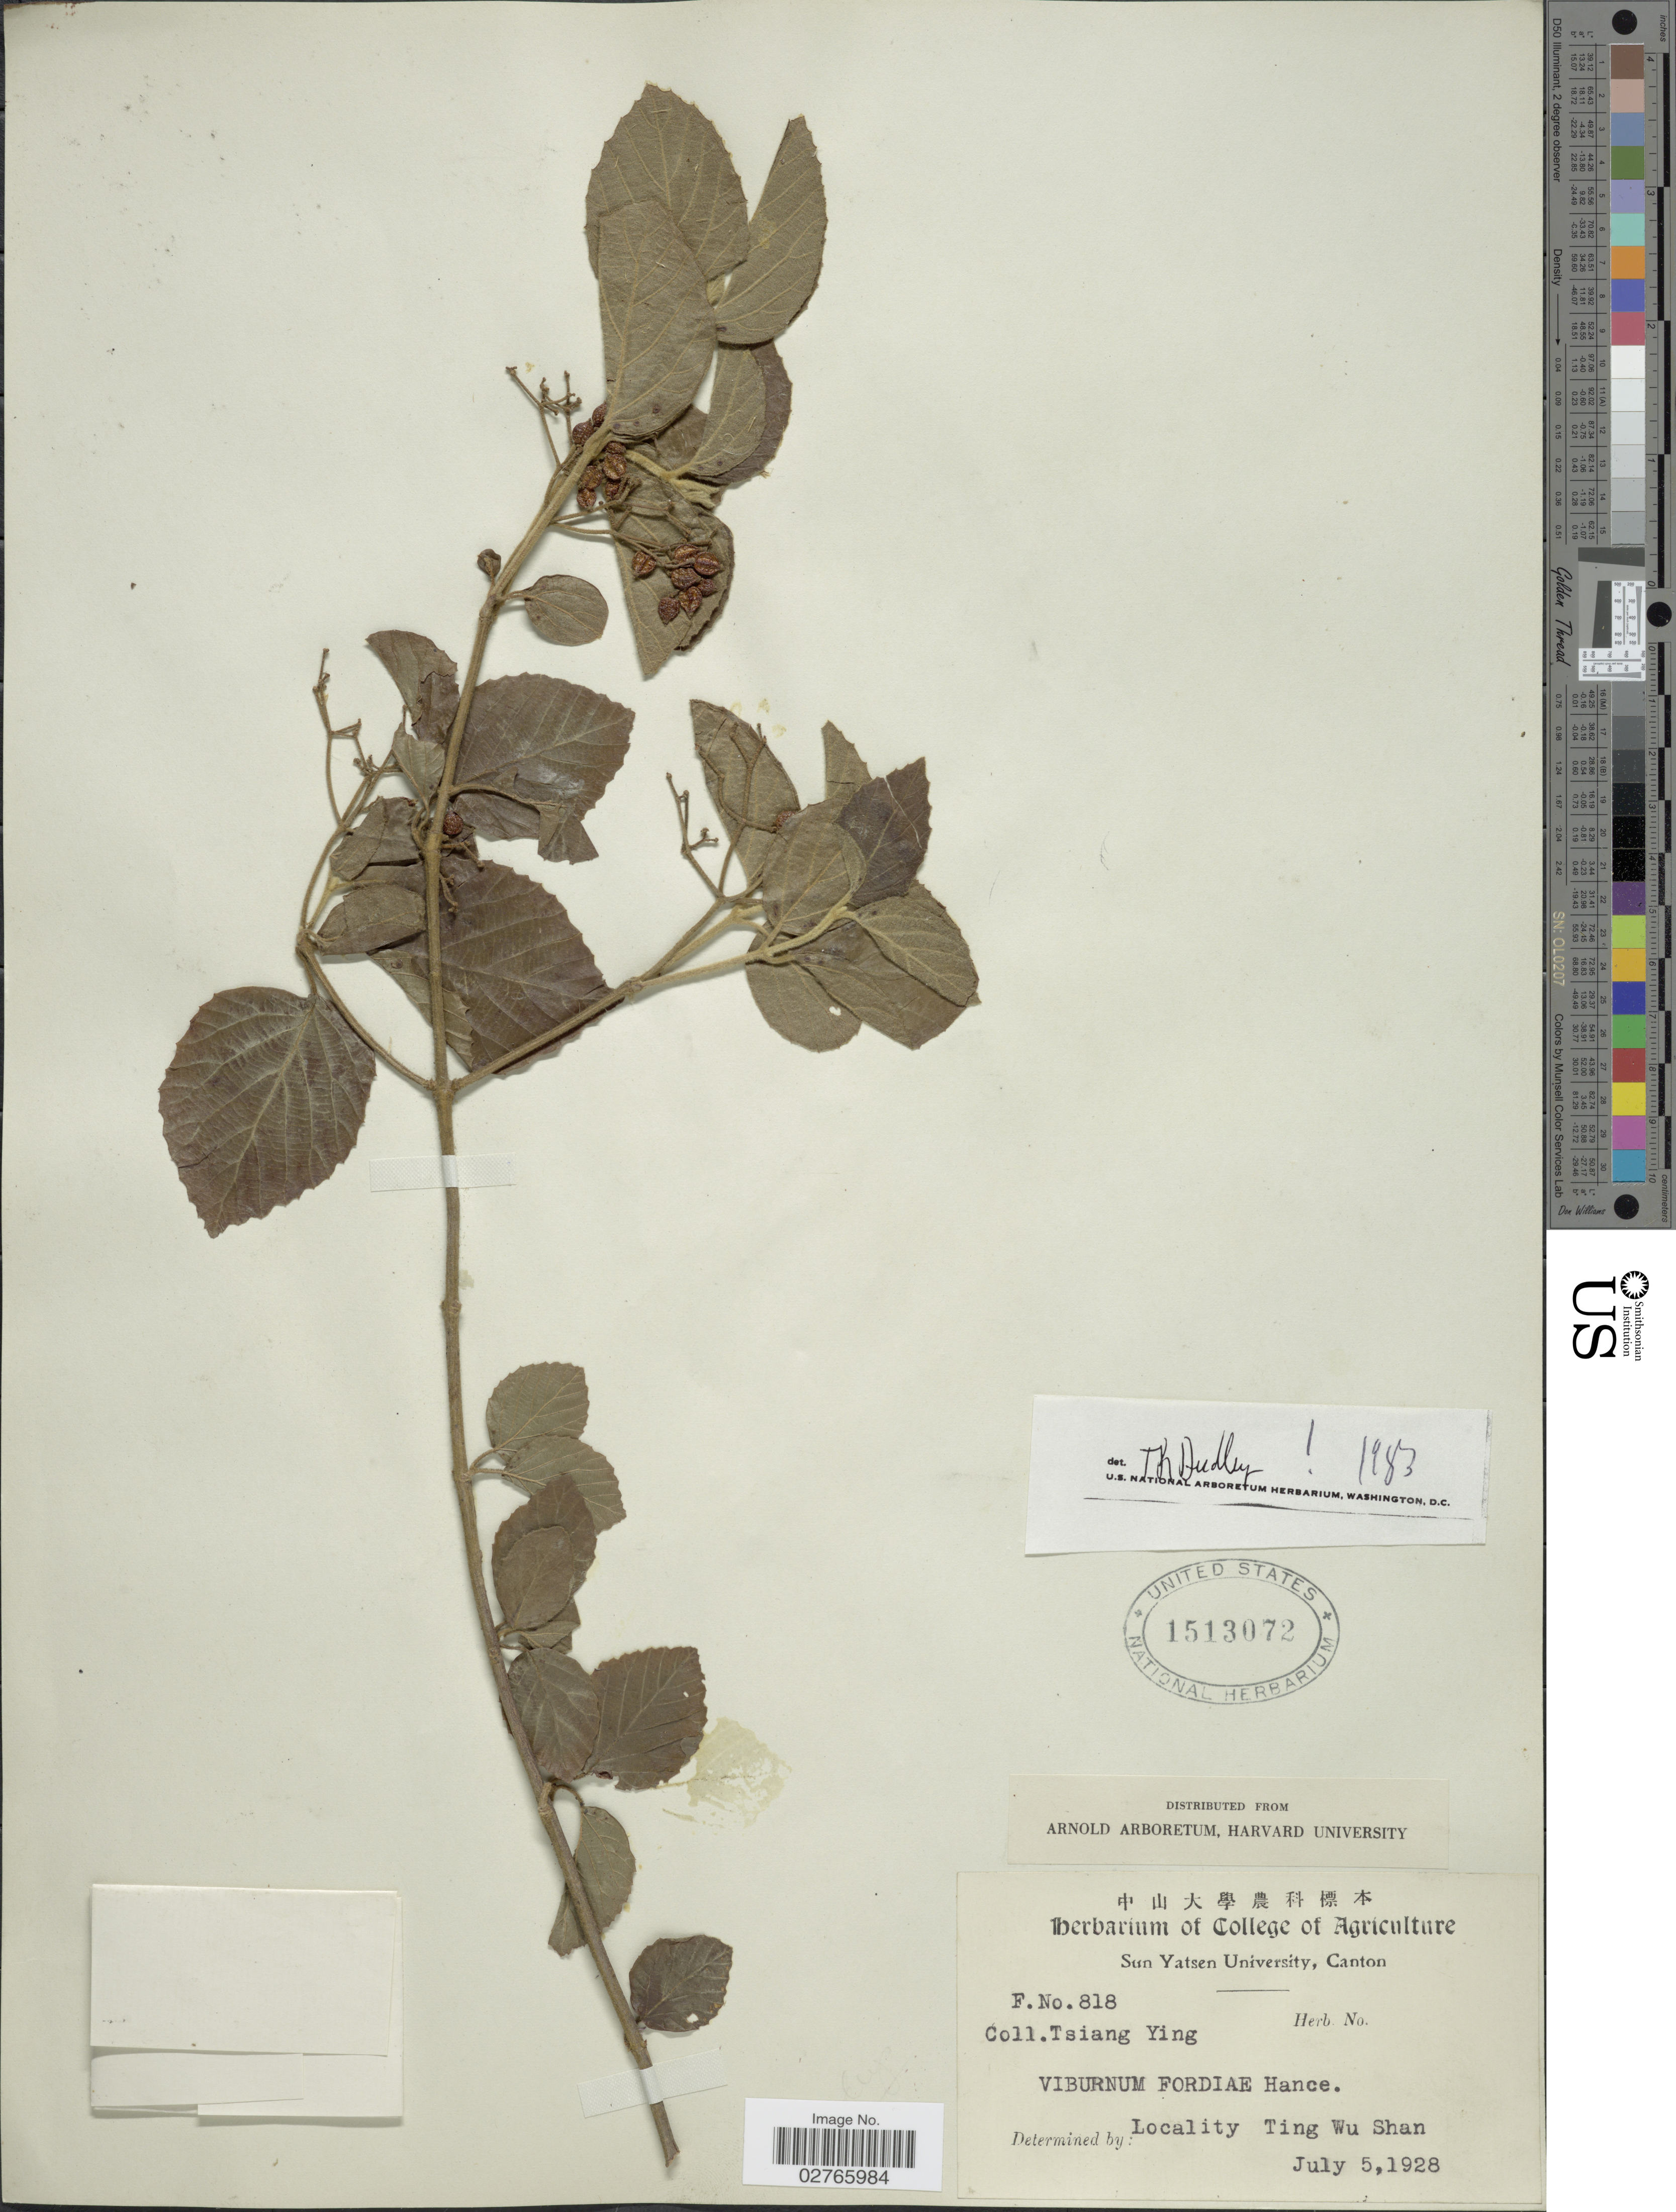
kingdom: Plantae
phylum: Tracheophyta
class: Magnoliopsida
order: Dipsacales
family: Viburnaceae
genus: Viburnum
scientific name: Viburnum fordiae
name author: Hance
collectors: T. Ying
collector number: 818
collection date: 1928-07-05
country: China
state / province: Guangdong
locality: Ting Wu Shan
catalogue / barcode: US 1513072